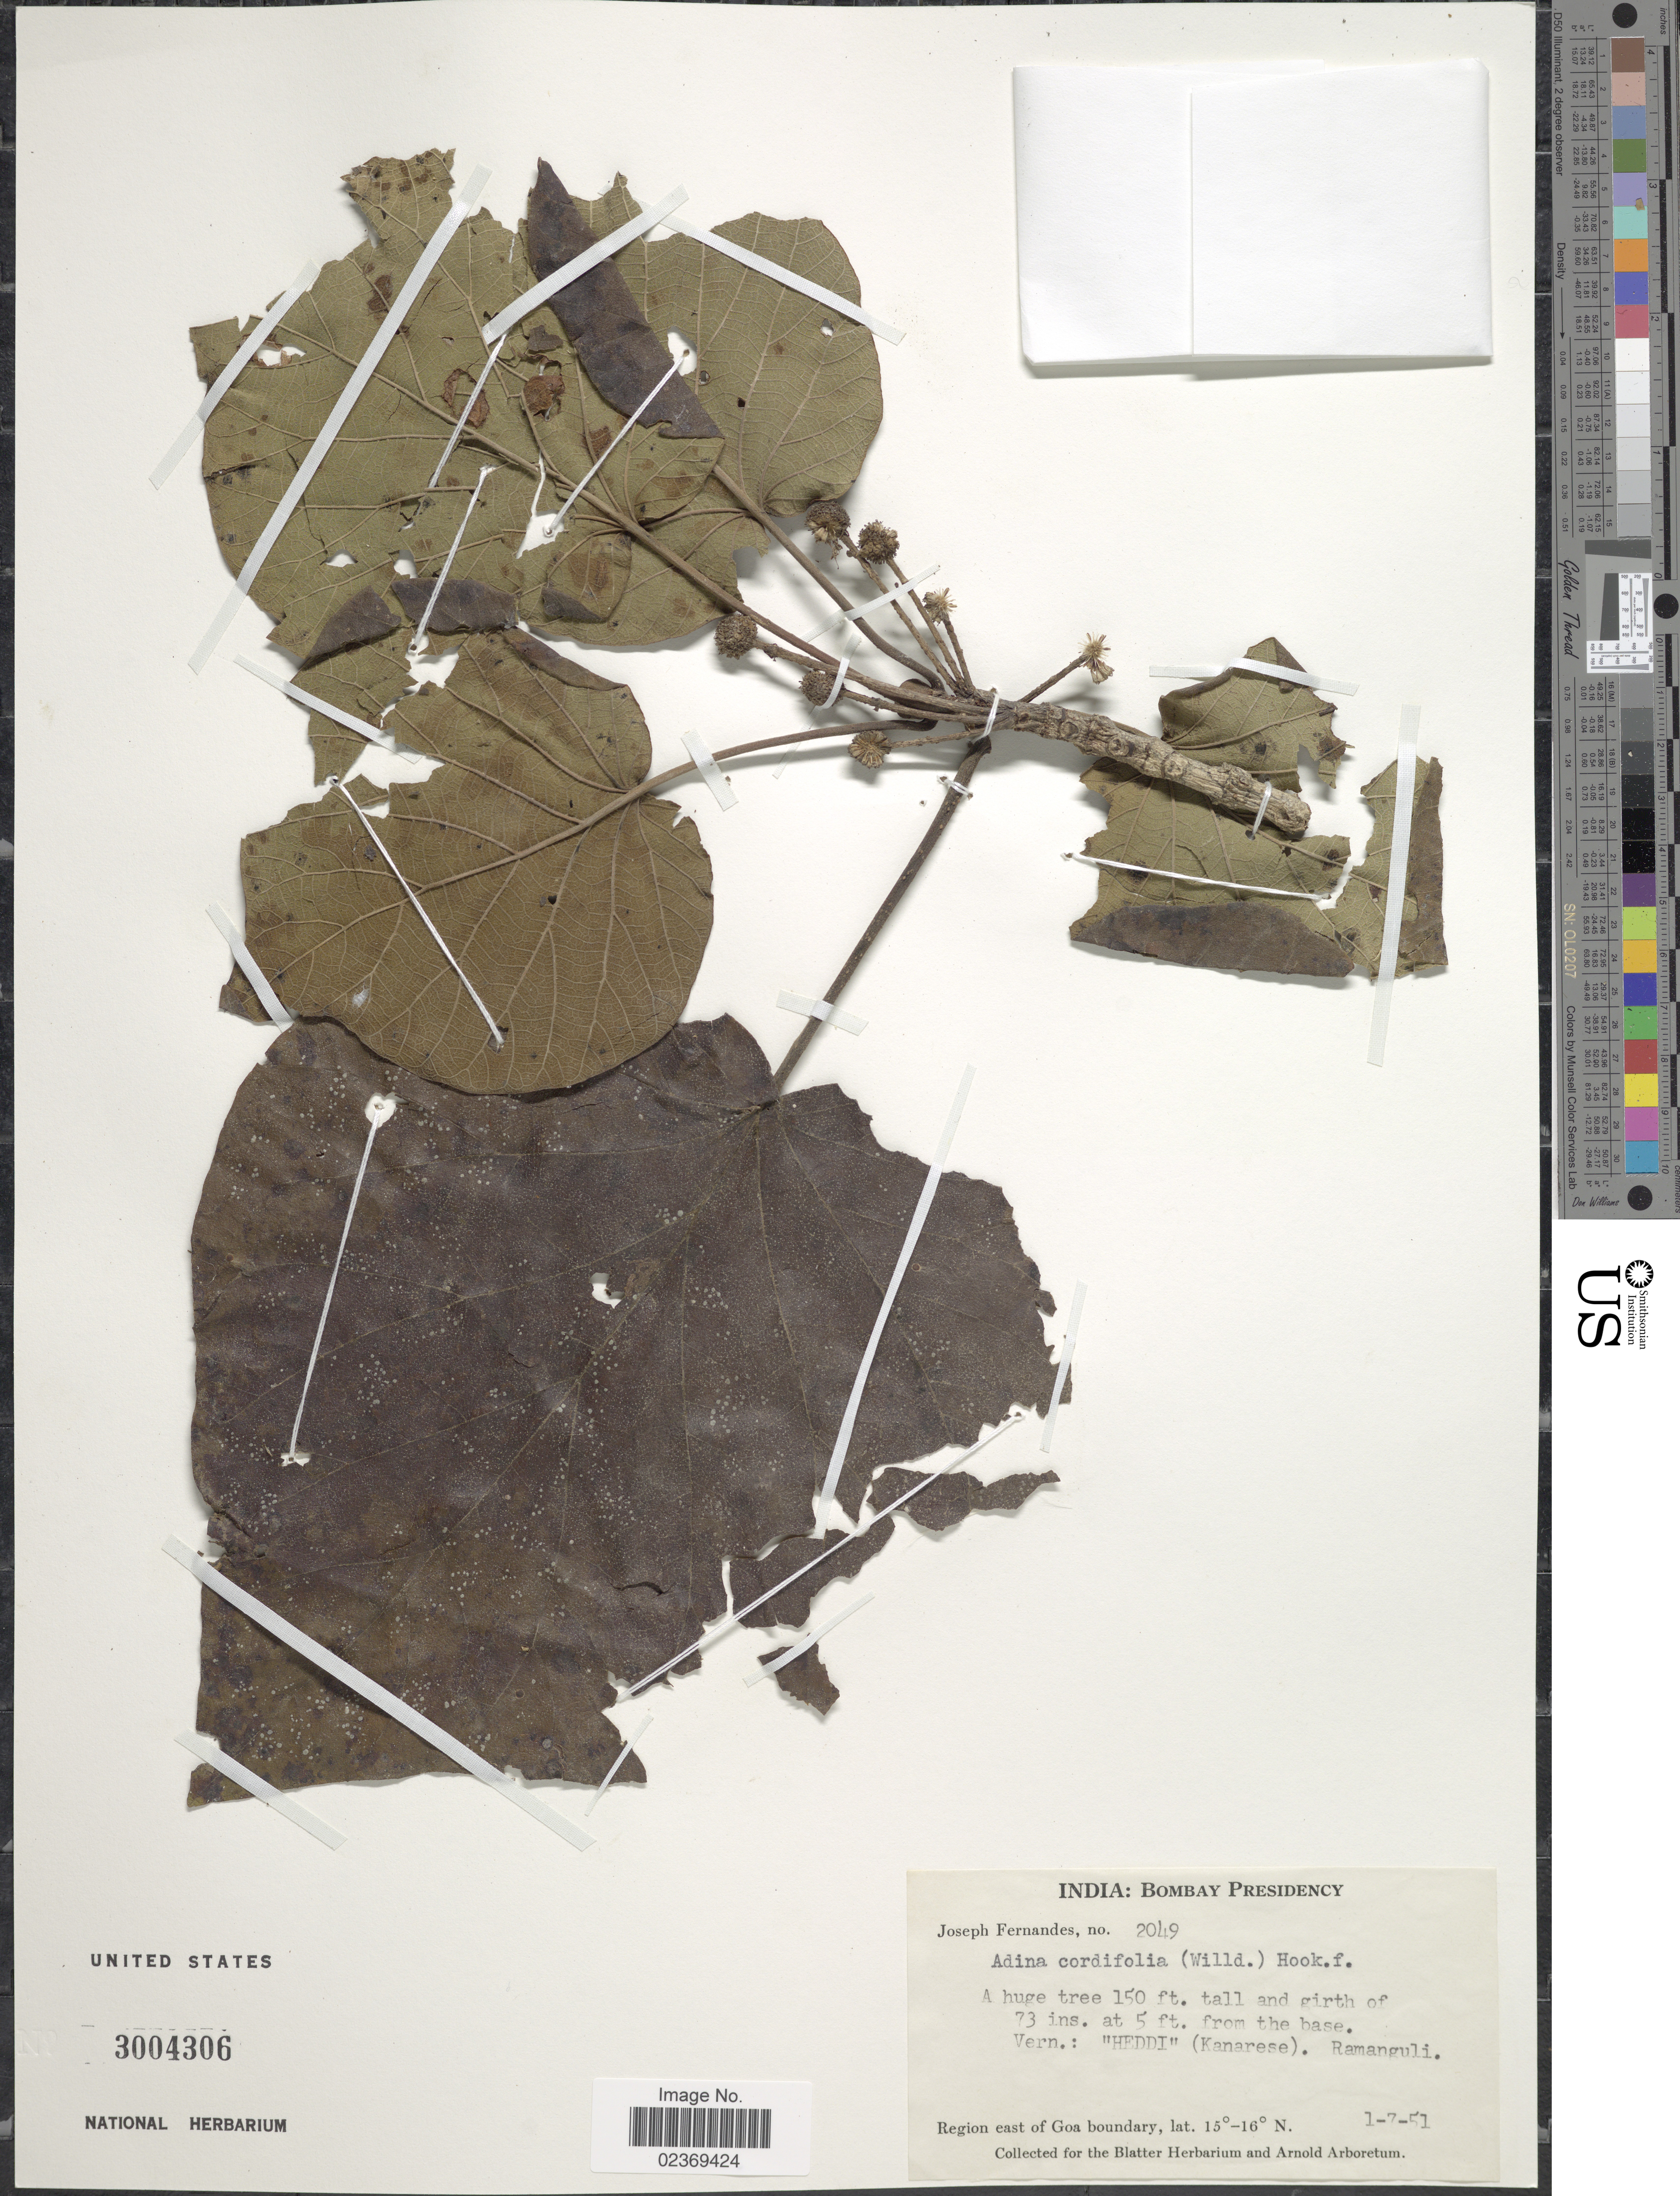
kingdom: Plantae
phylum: Tracheophyta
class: Magnoliopsida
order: Gentianales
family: Rubiaceae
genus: Adina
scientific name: Adina cordifolia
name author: (Roxb.) Hook. f. & Benth.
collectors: J. Fernandes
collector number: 2049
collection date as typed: Transcribed d/m/y: 1/7/51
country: India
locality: Bombay Presidency, Region east of Goa boundary.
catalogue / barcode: US 3004306